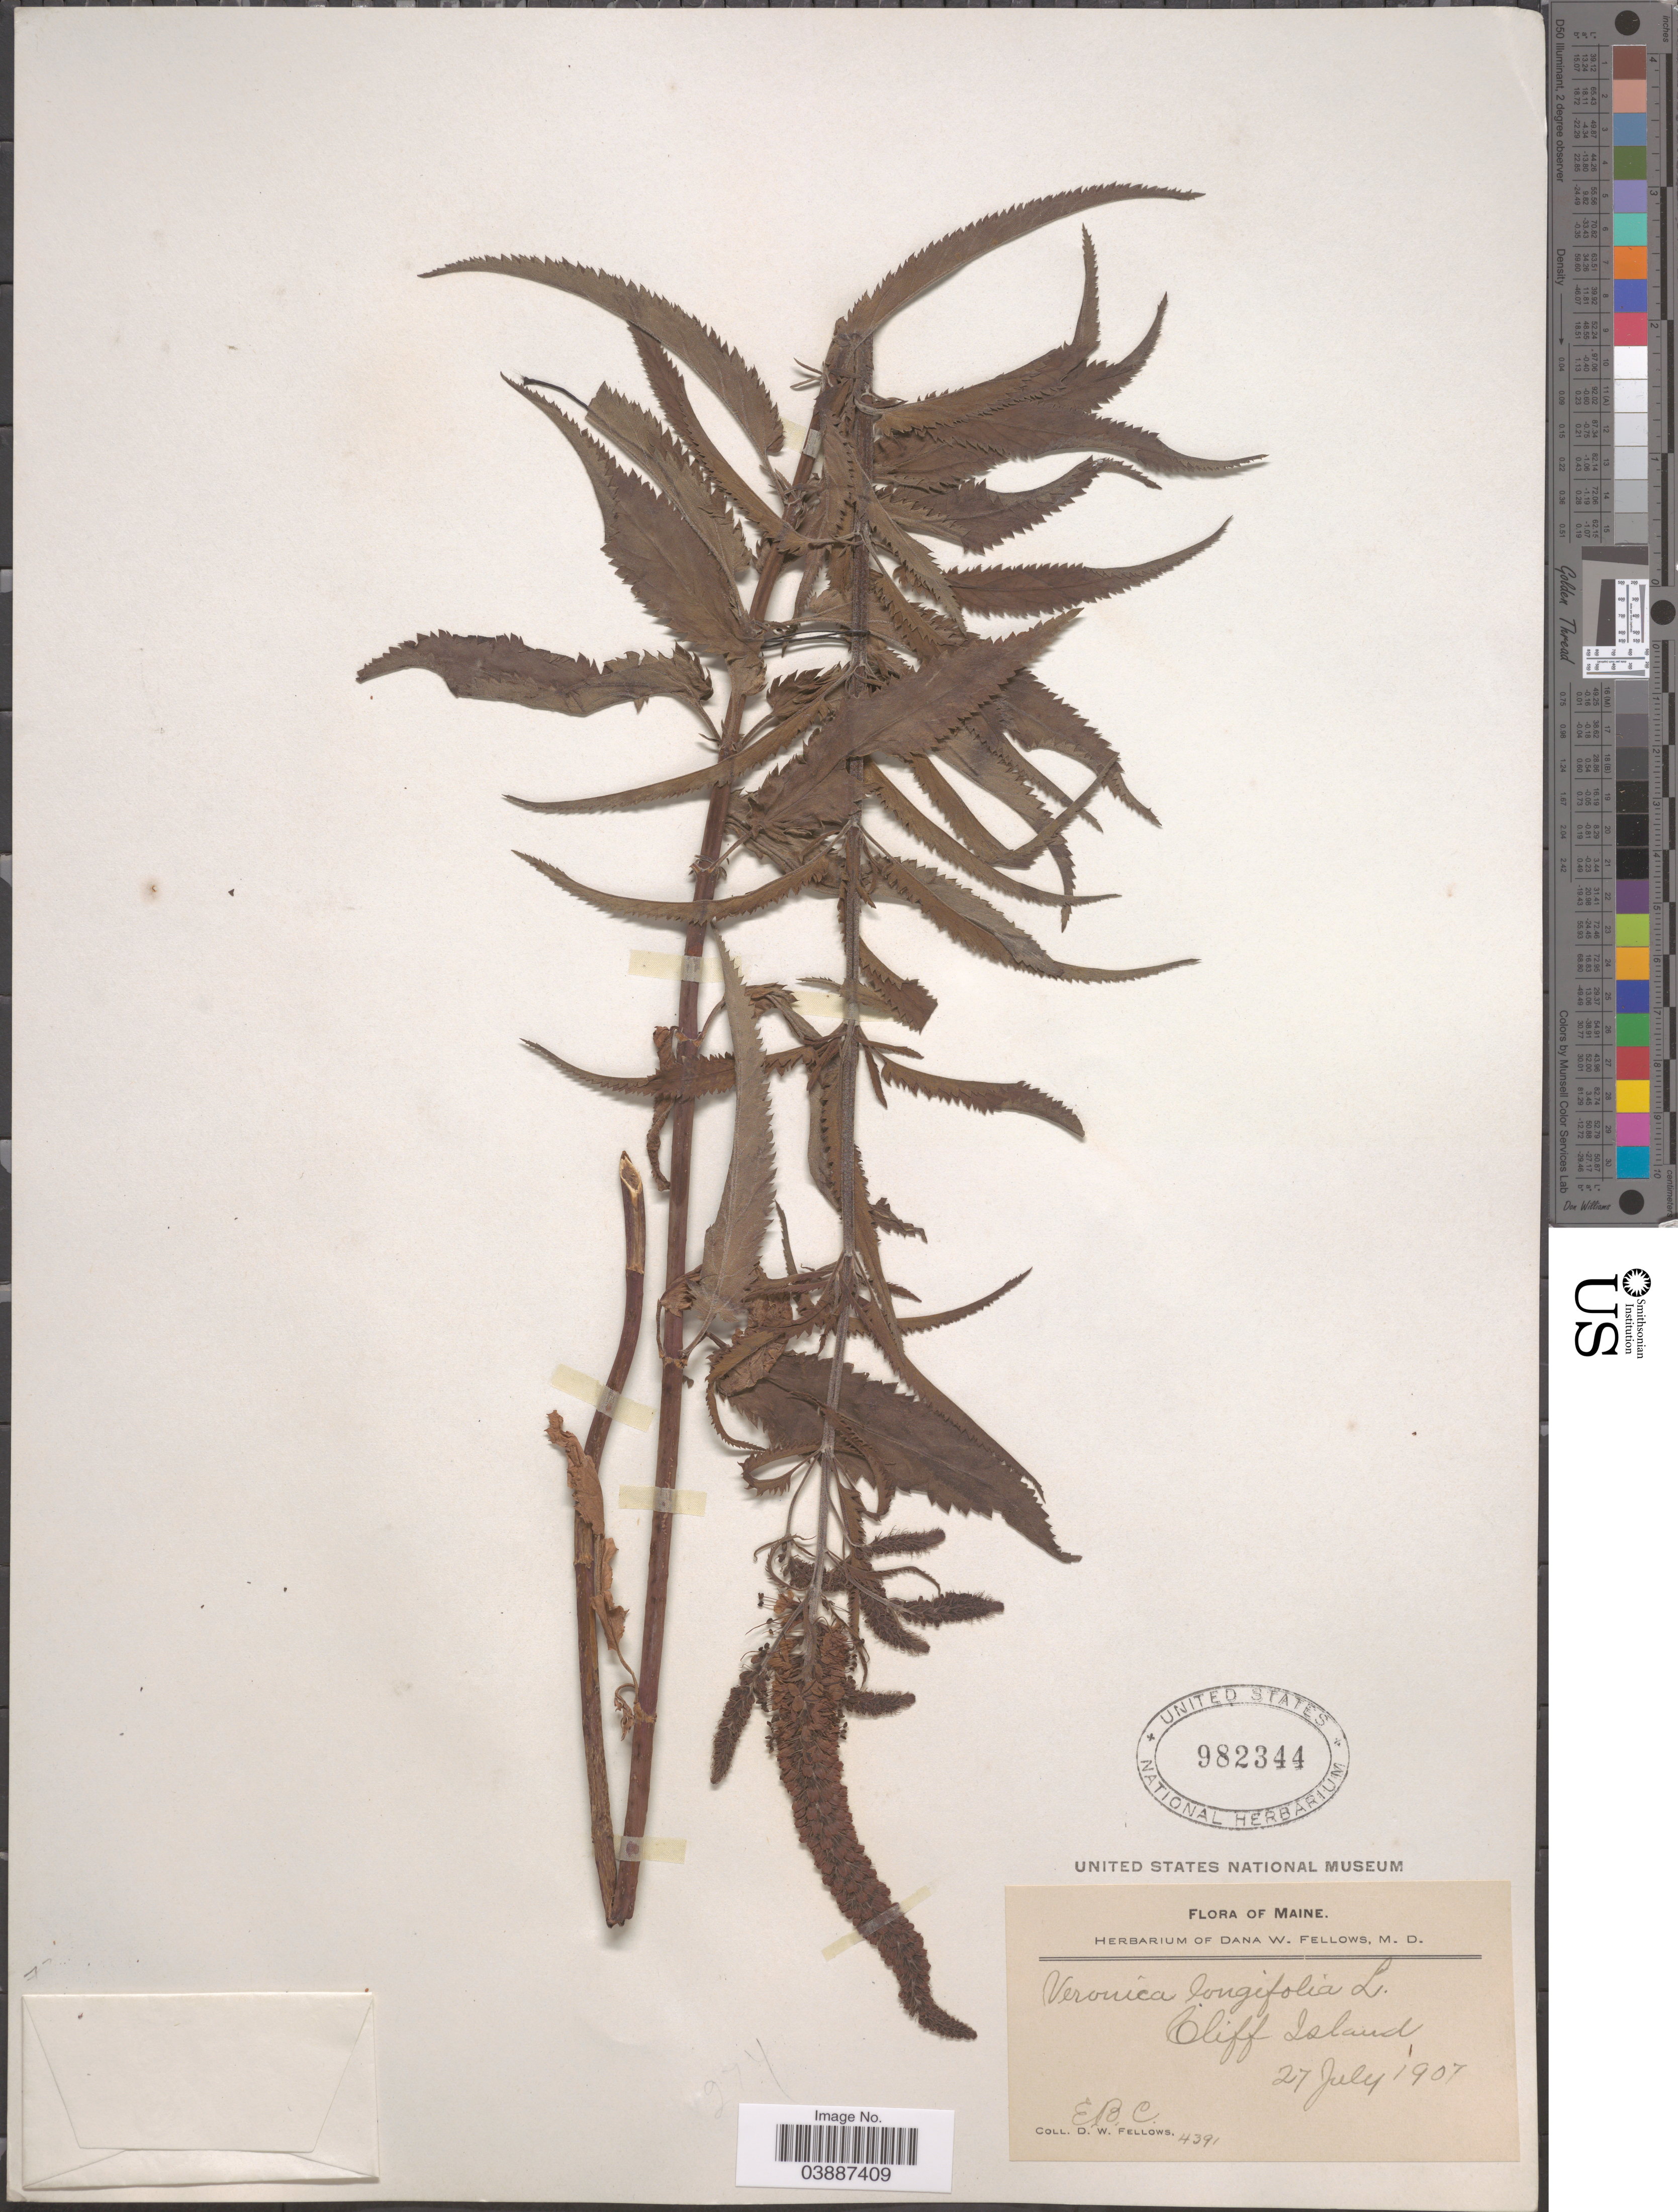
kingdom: Plantae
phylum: Tracheophyta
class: Magnoliopsida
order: Lamiales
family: Plantaginaceae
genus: Veronica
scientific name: Veronica longifolia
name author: L.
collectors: D. W. Fellows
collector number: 4391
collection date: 1907-07-27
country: United States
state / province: Maine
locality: Cliff Island.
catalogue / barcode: US 982344